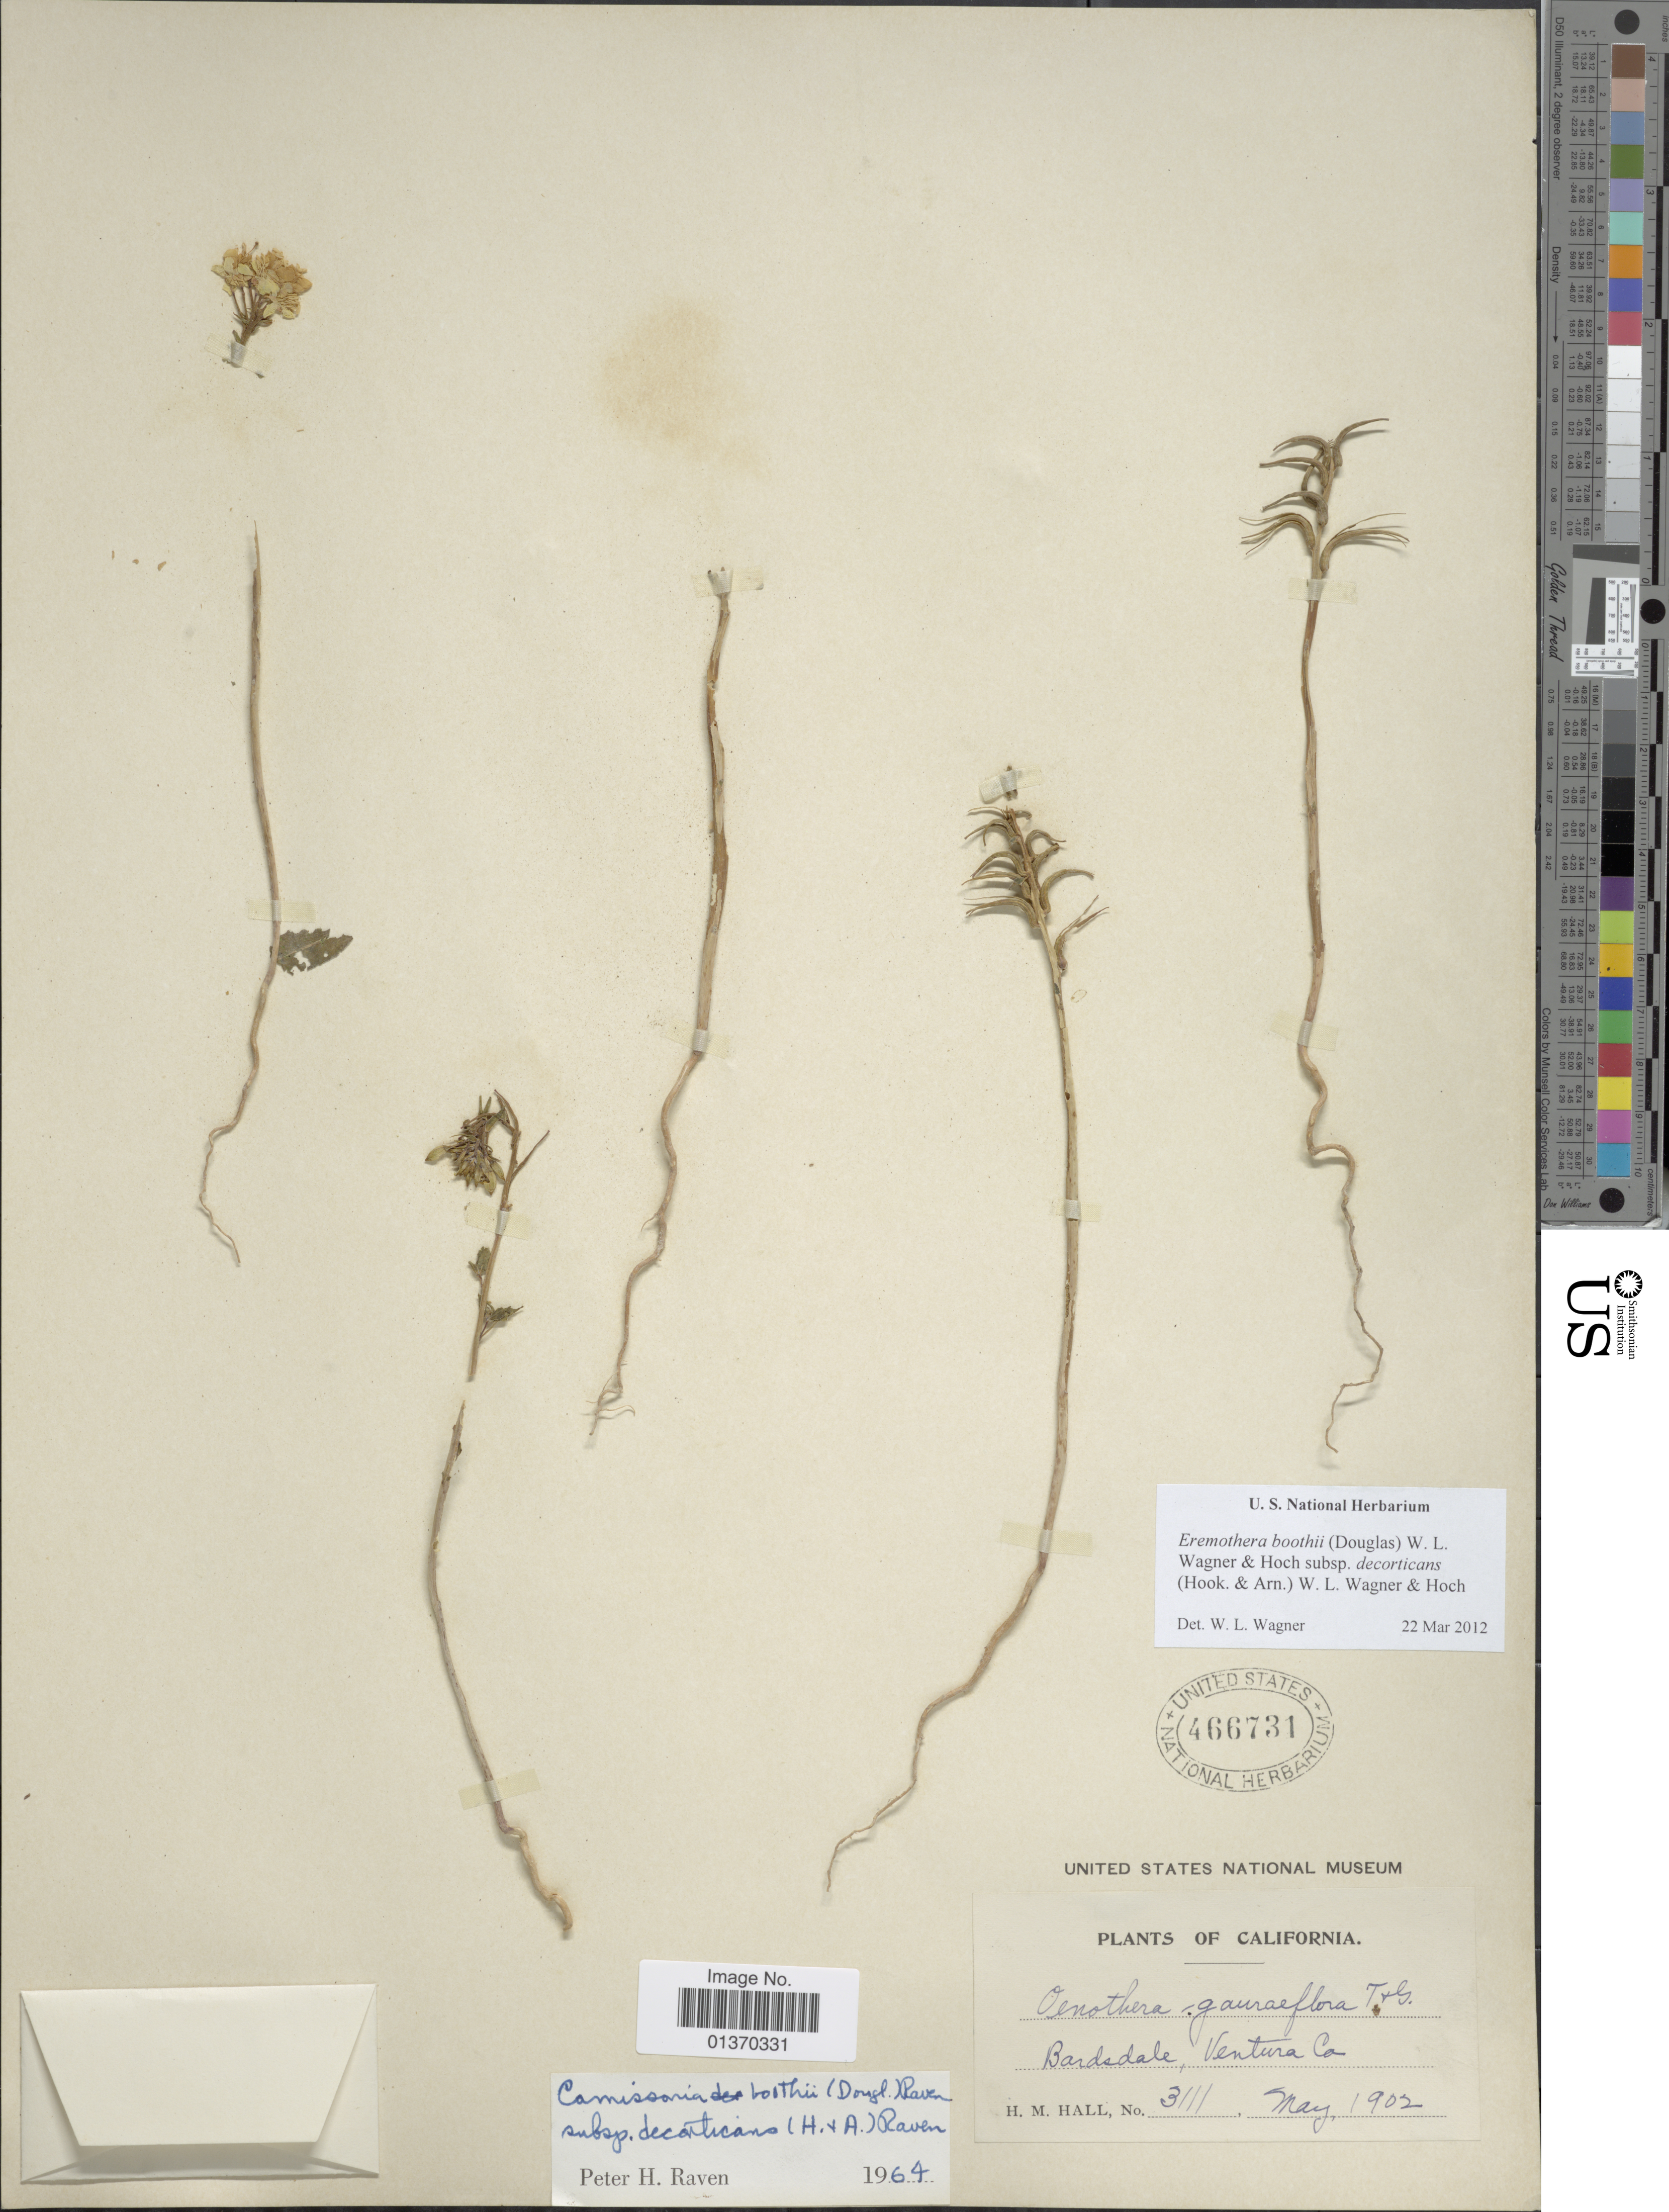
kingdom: Plantae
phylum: Tracheophyta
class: Magnoliopsida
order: Myrtales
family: Onagraceae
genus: Eremothera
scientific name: Eremothera boothii subsp. decorticans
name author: (Hook. & Arn.) W.L. Wagner & Hoch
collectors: H. M. Hall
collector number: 3111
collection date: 1902-05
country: United States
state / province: California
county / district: Ventura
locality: Bardsdale, Ventura Co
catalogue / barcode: US 466731